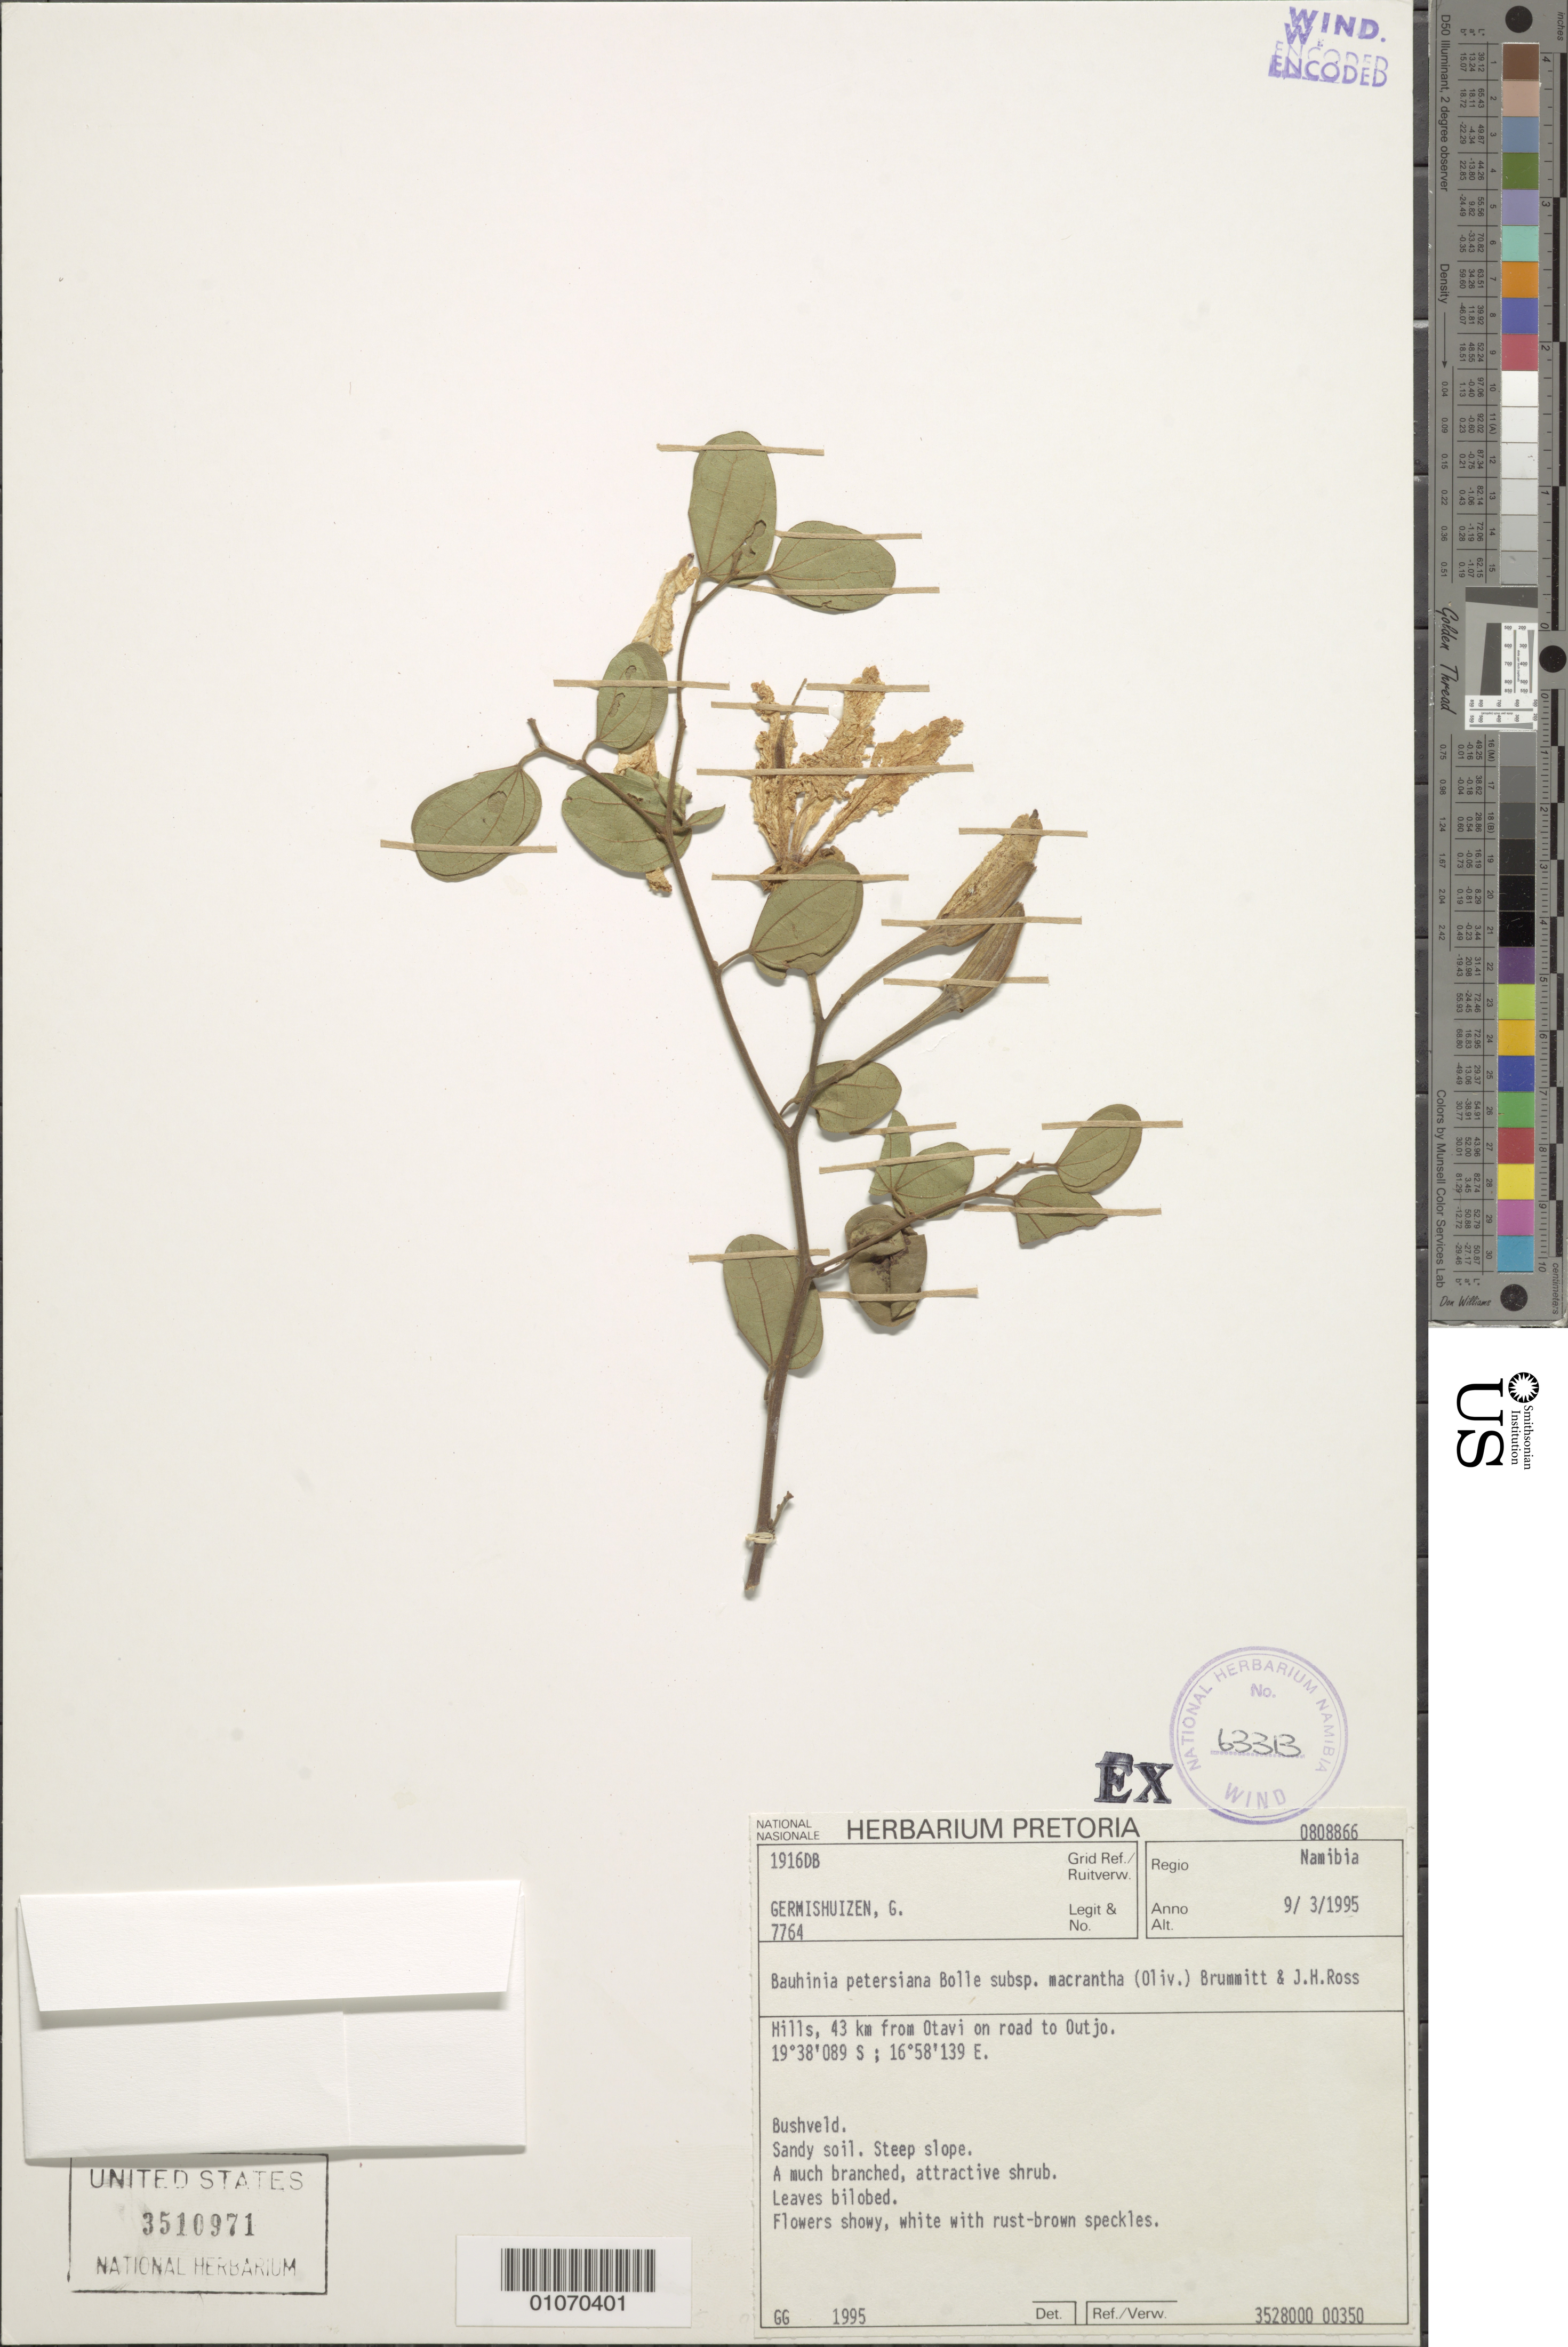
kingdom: Plantae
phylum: Tracheophyta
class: Magnoliopsida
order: Fabales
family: Fabaceae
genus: Bauhinia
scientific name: Bauhinia petersiana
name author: Bolle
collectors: G. Germishuizen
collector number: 7764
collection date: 1995-03-09 or 1995-09-03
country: Namibia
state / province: Kunene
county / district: Outjo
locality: Hills 43 km from Otavi on road to Outjo.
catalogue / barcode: US 3510971